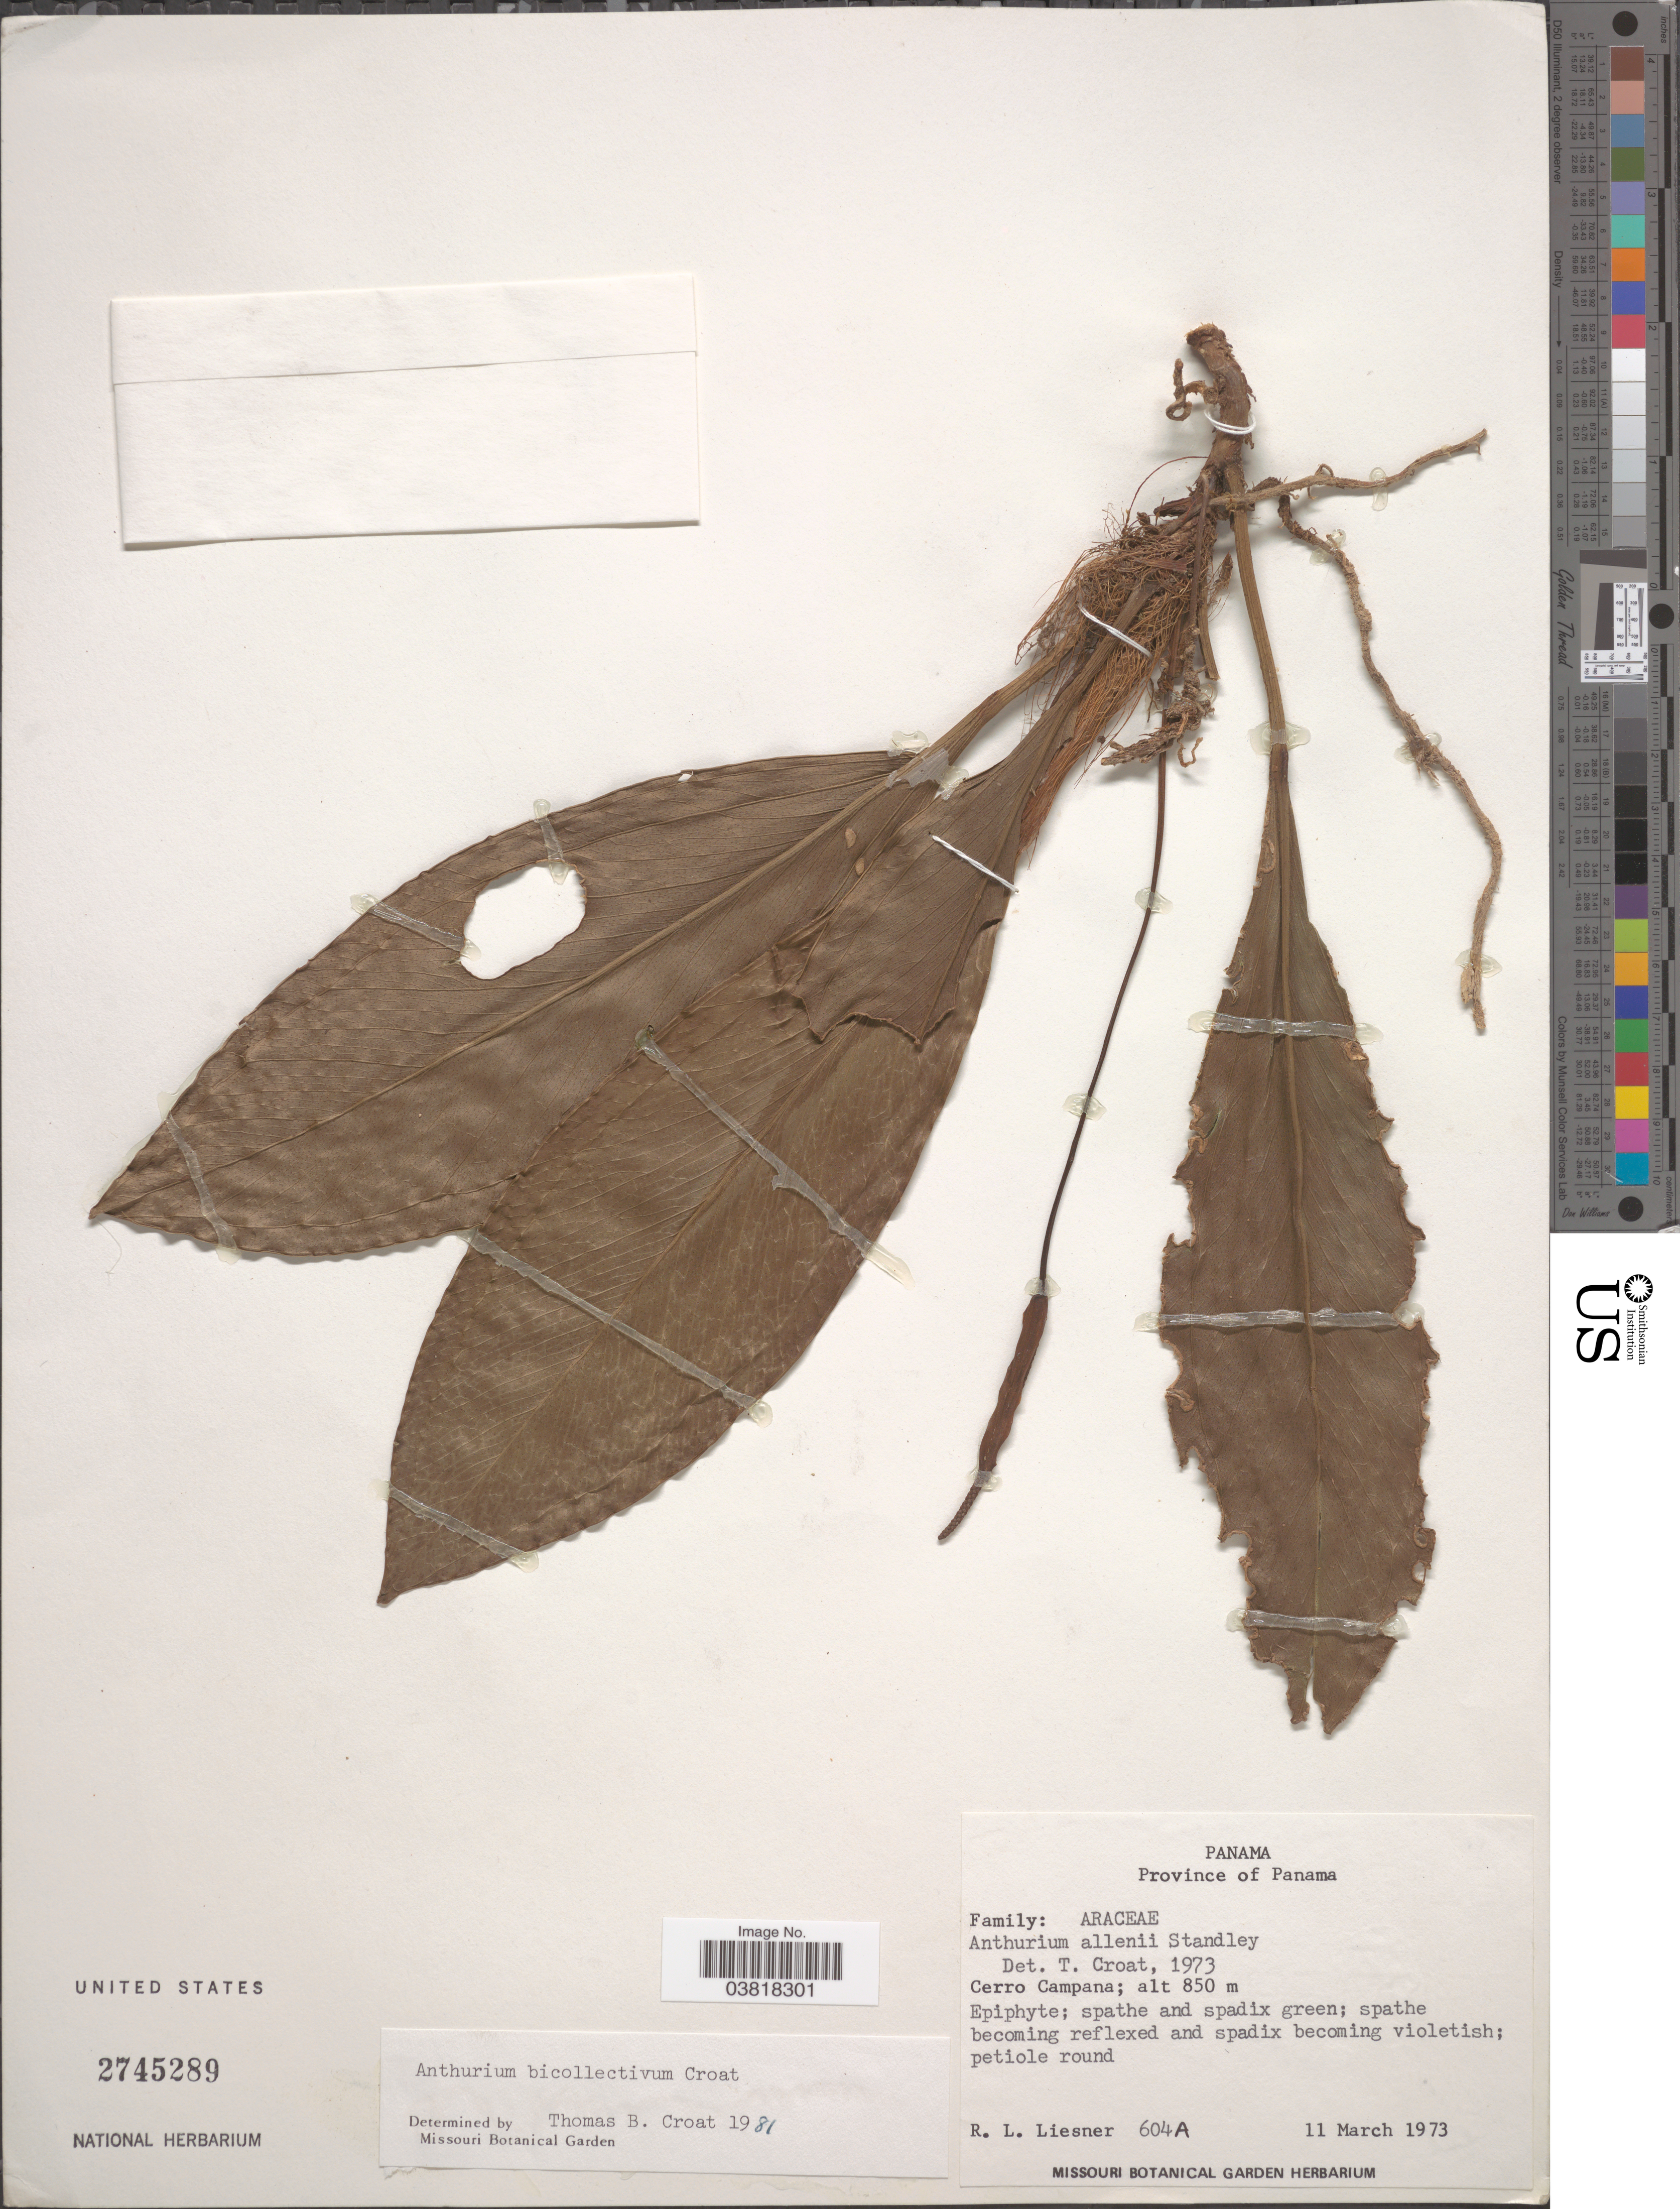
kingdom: Plantae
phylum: Tracheophyta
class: Liliopsida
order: Alismatales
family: Araceae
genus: Anthurium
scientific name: Anthurium bicollectivum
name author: Croat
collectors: R. L. Liesner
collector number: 604A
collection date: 1973-03-11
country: Panama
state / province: Panamá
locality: Cerro Campana.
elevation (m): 850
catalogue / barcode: US 2745289